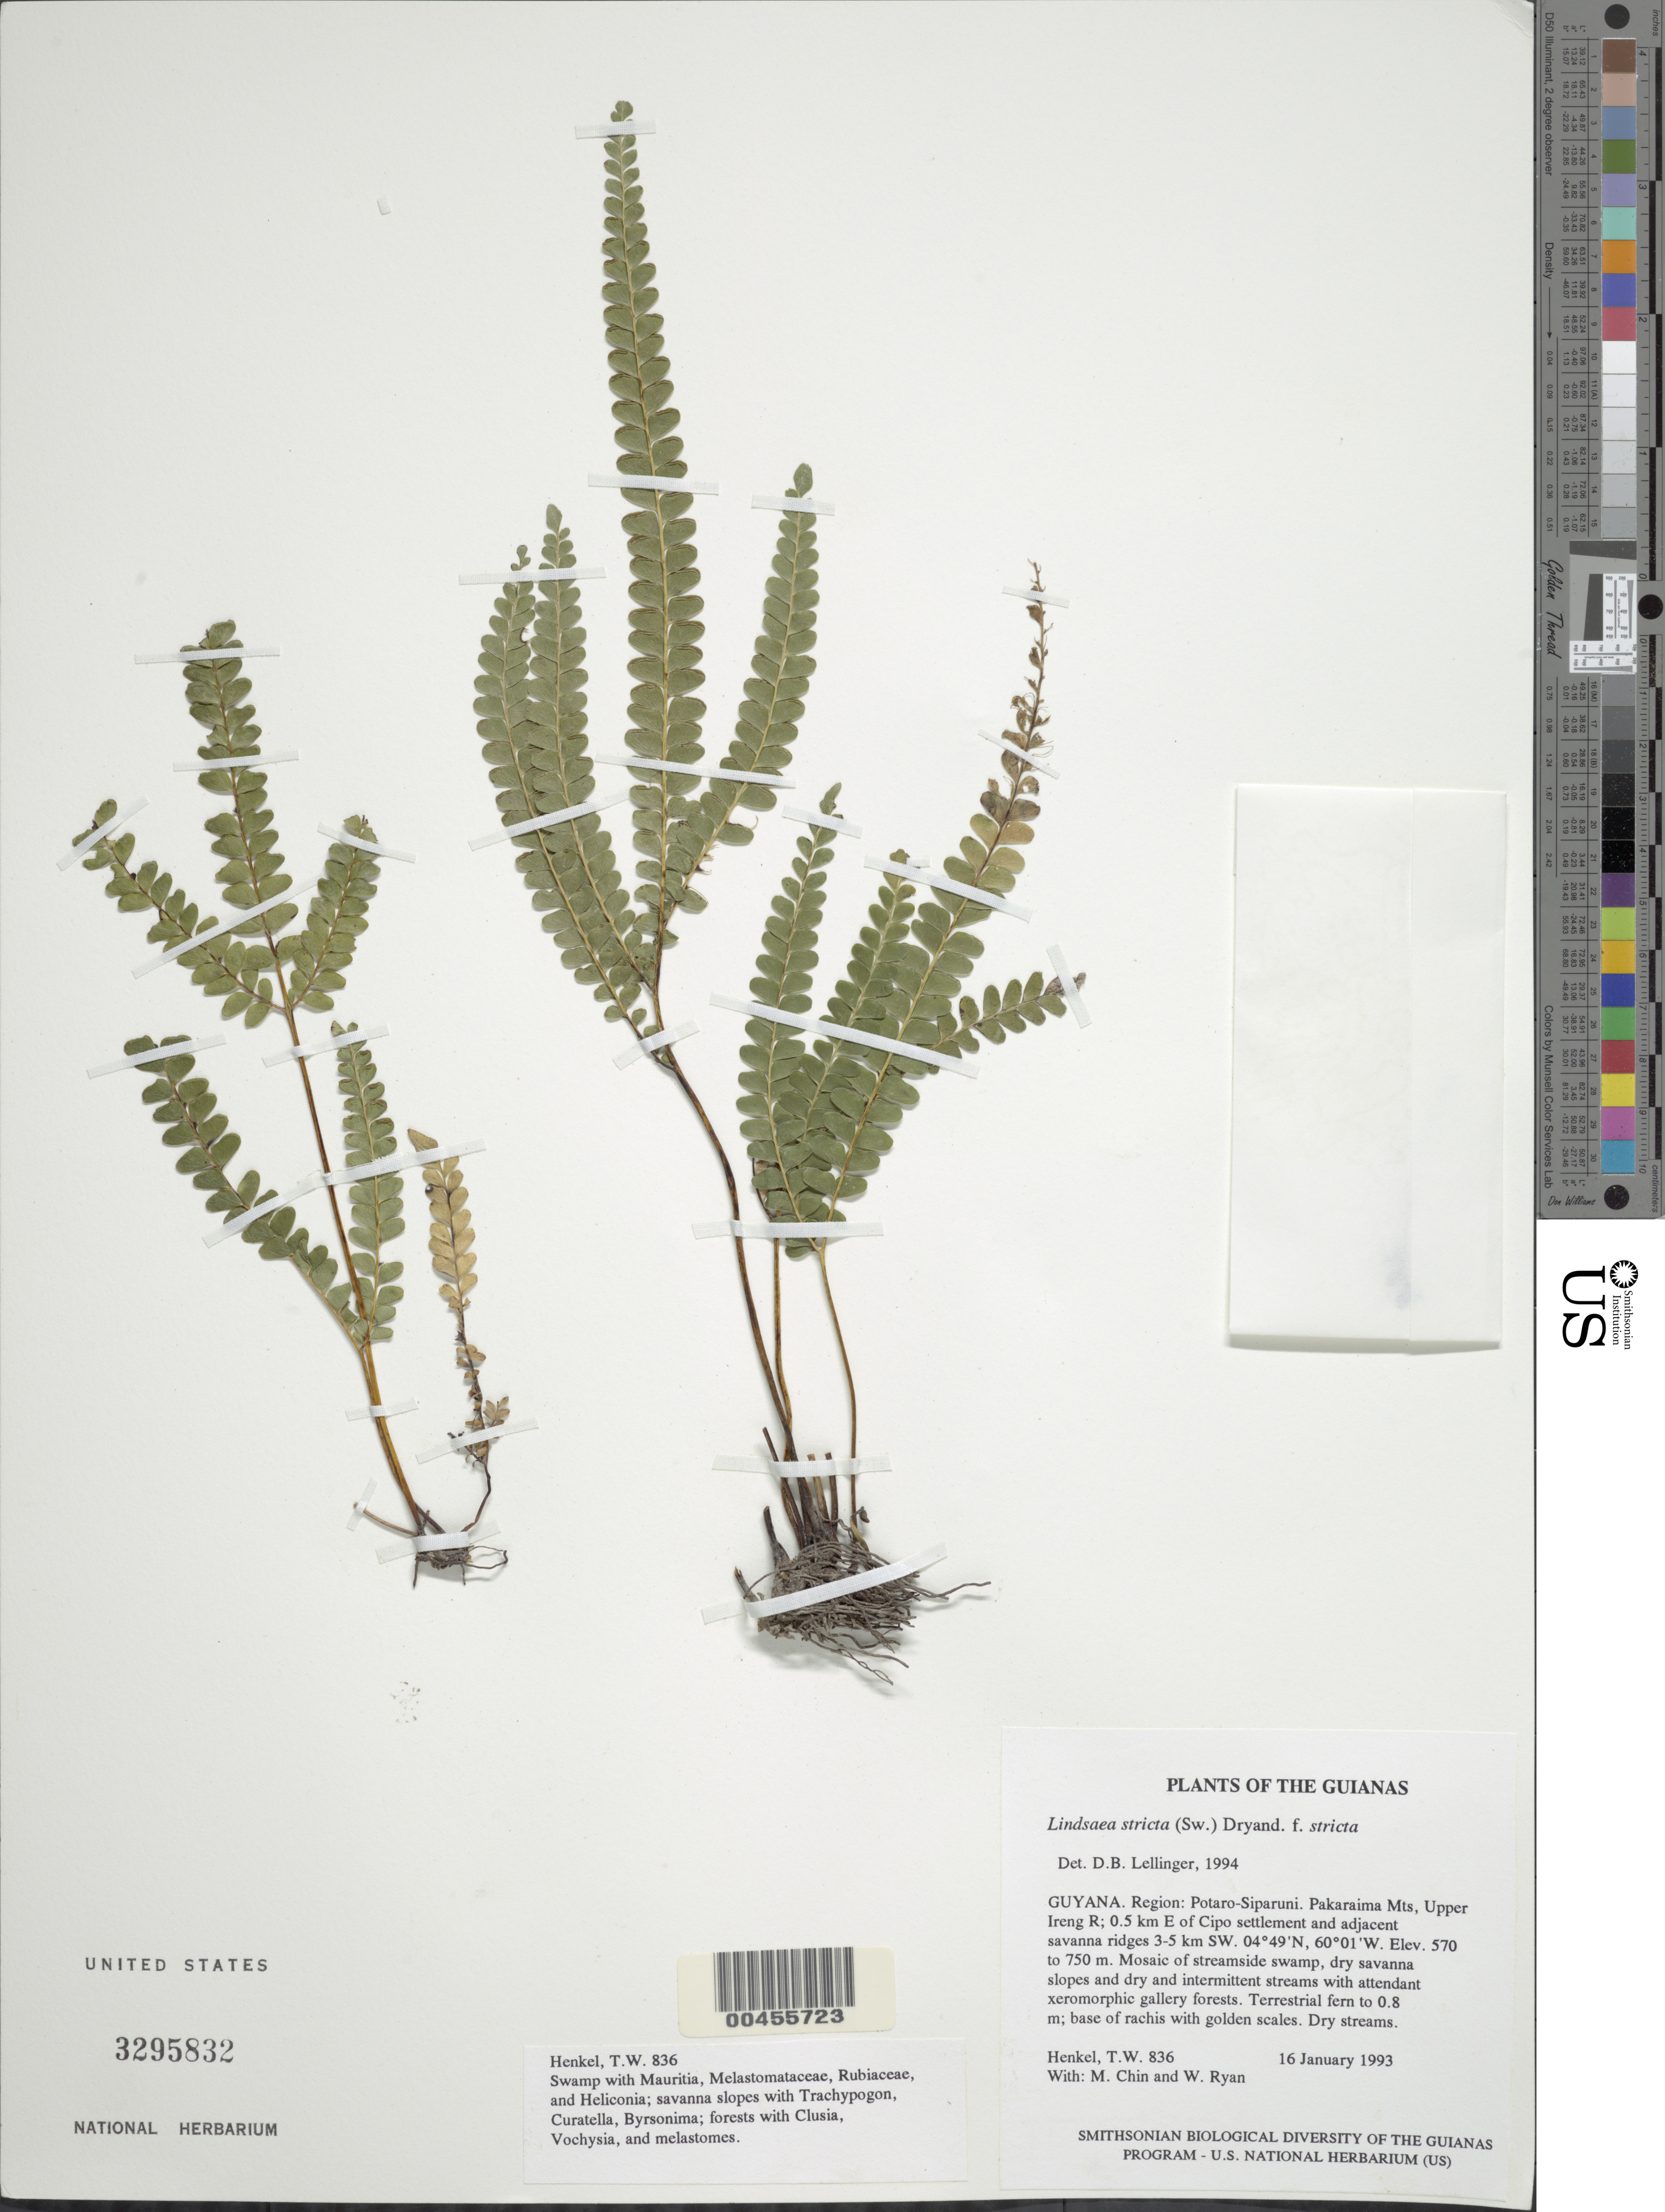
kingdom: Plantae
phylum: Tracheophyta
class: Polypodiopsida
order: Polypodiales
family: Lindsaeaceae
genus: Lindsaea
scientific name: Lindsaea stricta var. stricta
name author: (Sw.) Dryand.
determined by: Lellinger, David B., (BOT), Smithsonian Institution - National Museum of Natural History (UNITED STATES)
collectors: T. Henkel, M. Chin & W. Ryan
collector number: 836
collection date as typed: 16 January 1993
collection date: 1993-01-16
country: Guyana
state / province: Potaro-Siparuni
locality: Pakaraima Mts, Upper Ireng R; 0.5 km E of Cipo settlement and adjacent savanna ridges 3-5 km SW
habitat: Mosaic of streamside swamp, dry savanna slopes and dry and intermittent streams with attendant xeromorphic gallery forests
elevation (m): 570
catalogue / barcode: US 3295832